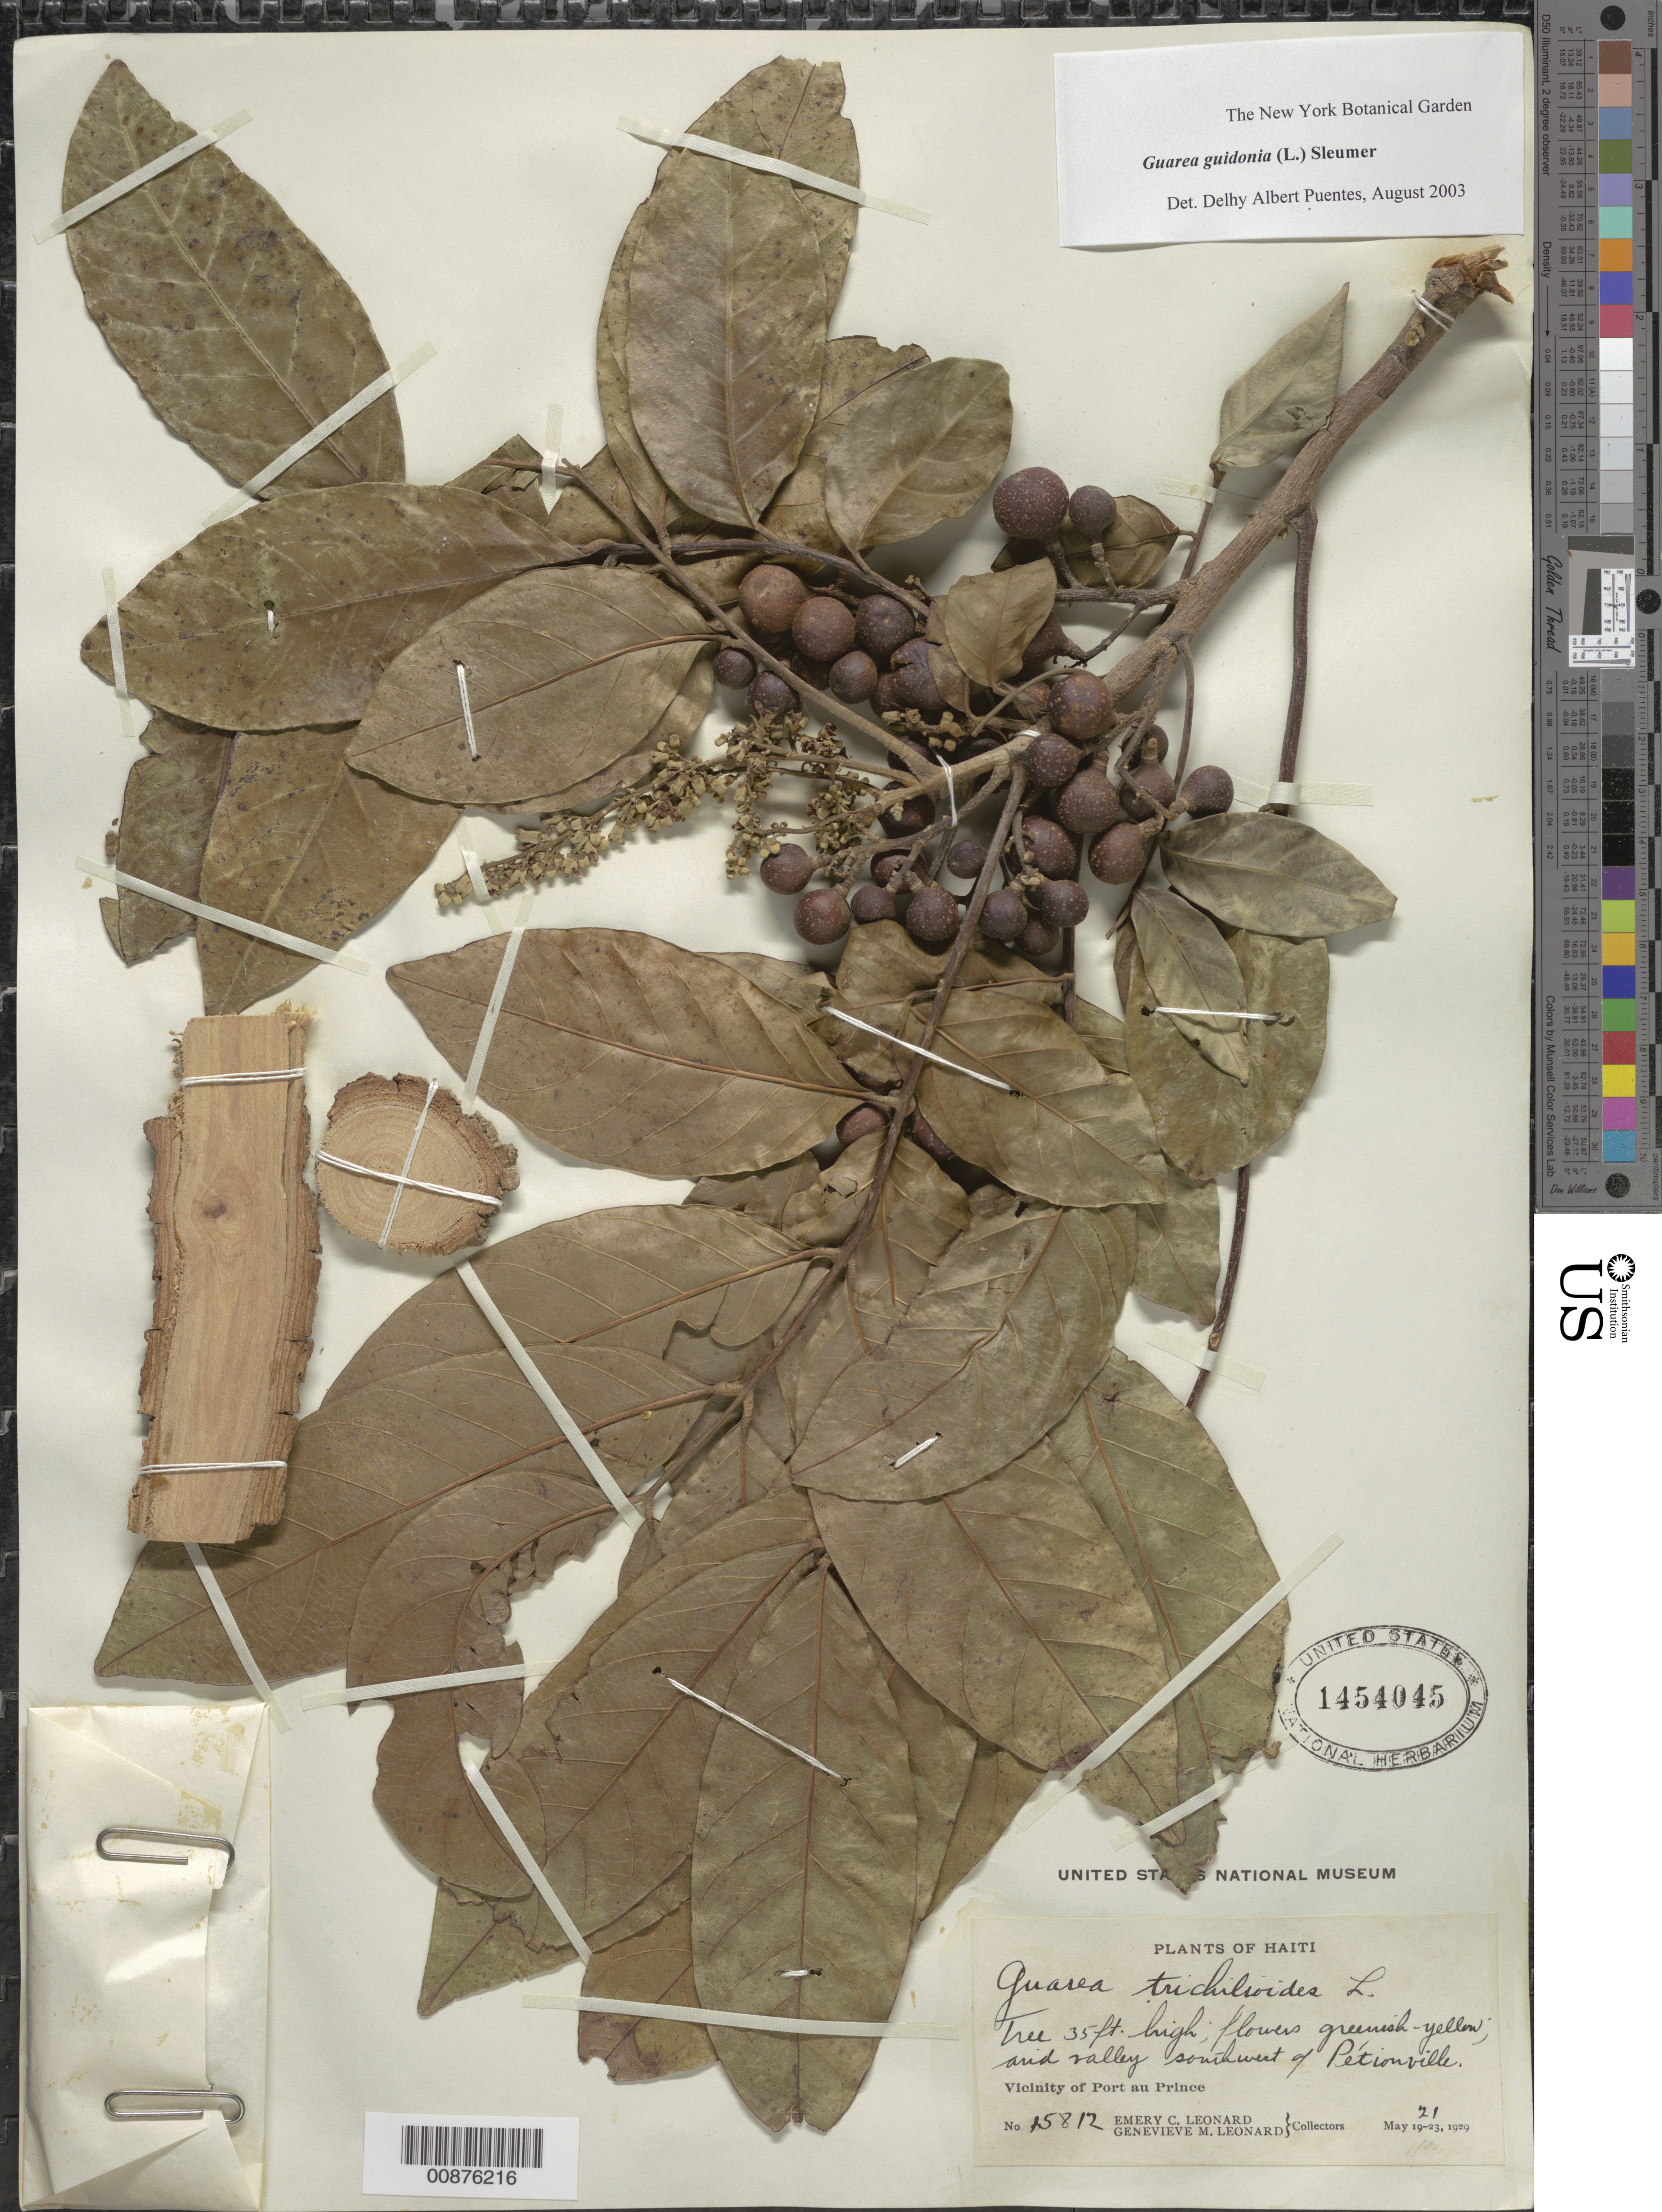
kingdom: Plantae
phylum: Tracheophyta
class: Magnoliopsida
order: Sapindales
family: Meliaceae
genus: Guarea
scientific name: Guarea guidonia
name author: (L.) Sleumer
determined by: Puentes, D. A.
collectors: E. C. Leonard & G. M. Leonard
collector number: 15812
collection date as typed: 21 May 1929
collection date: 1929-05-21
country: Haiti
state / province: Ouest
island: Hispaniola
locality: Vicinity of Port au Prince, SW of Pétionville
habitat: Arid valley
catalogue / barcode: US 1454045